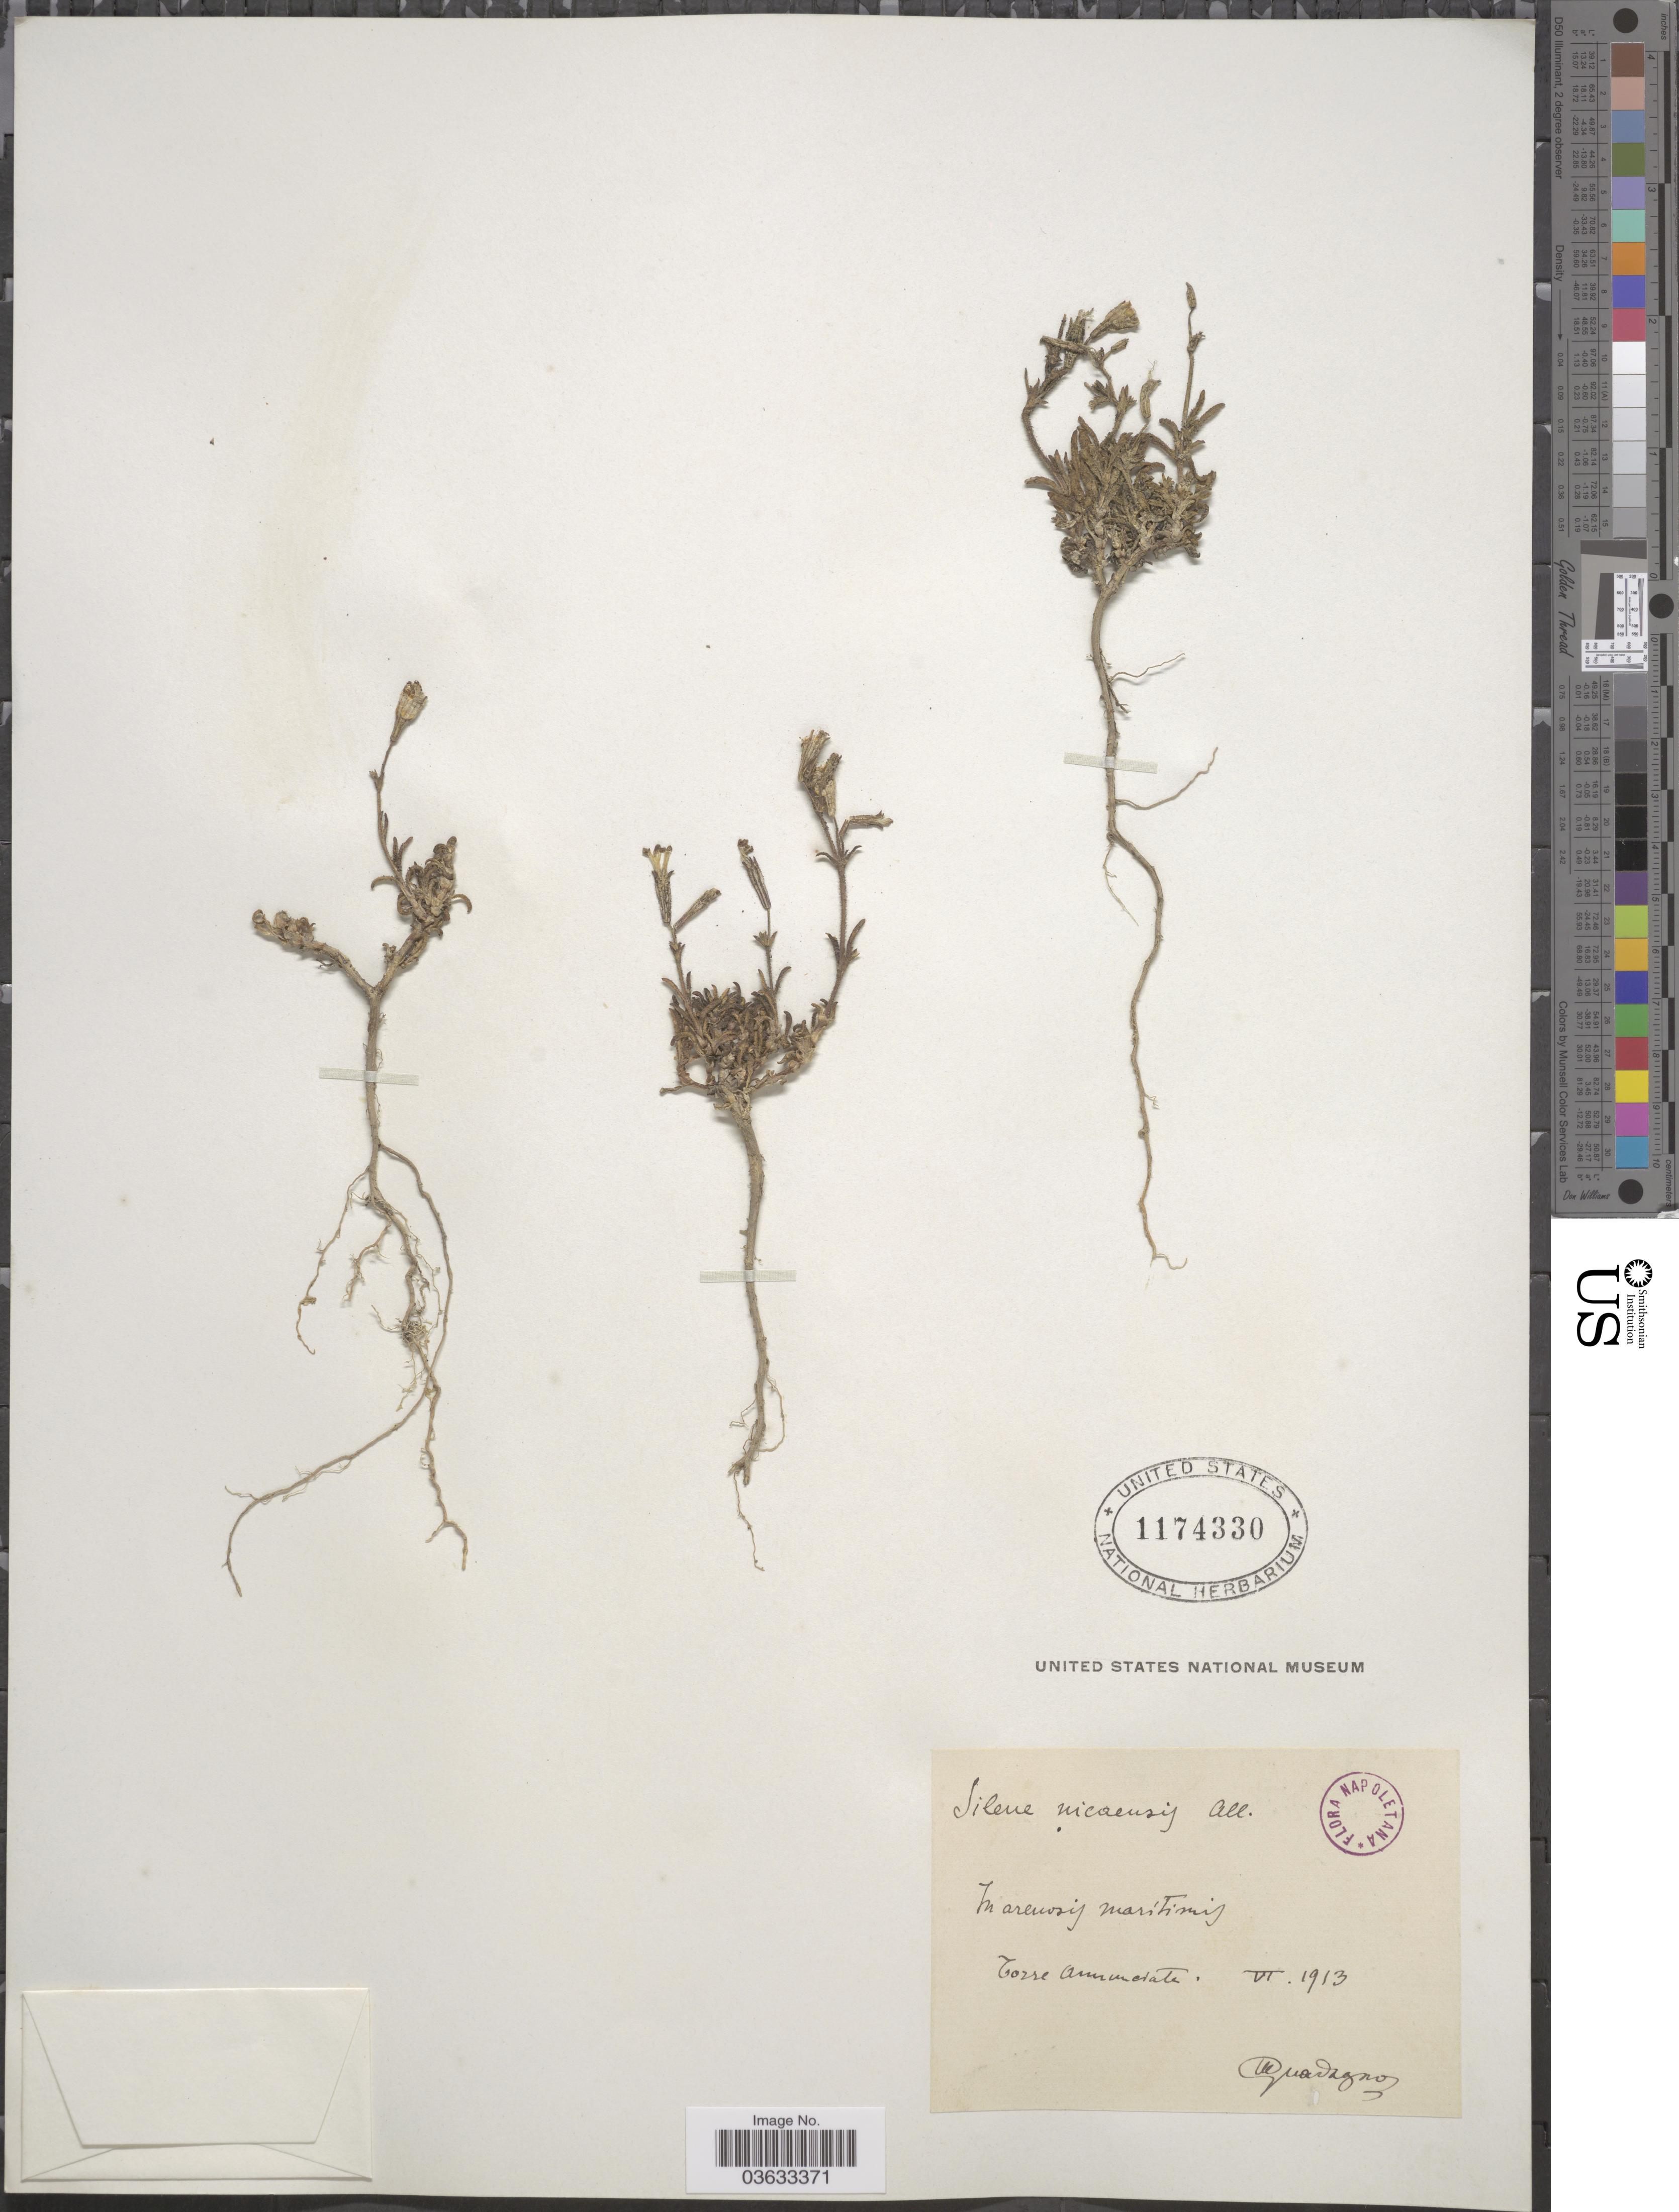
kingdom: Plantae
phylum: Tracheophyta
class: Magnoliopsida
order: Caryophyllales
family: Caryophyllaceae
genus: Silene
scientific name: Silene nicaeensis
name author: All.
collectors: M. Guadagno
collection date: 1913-06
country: Italy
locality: Torre Annunciata.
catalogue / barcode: US 1174330